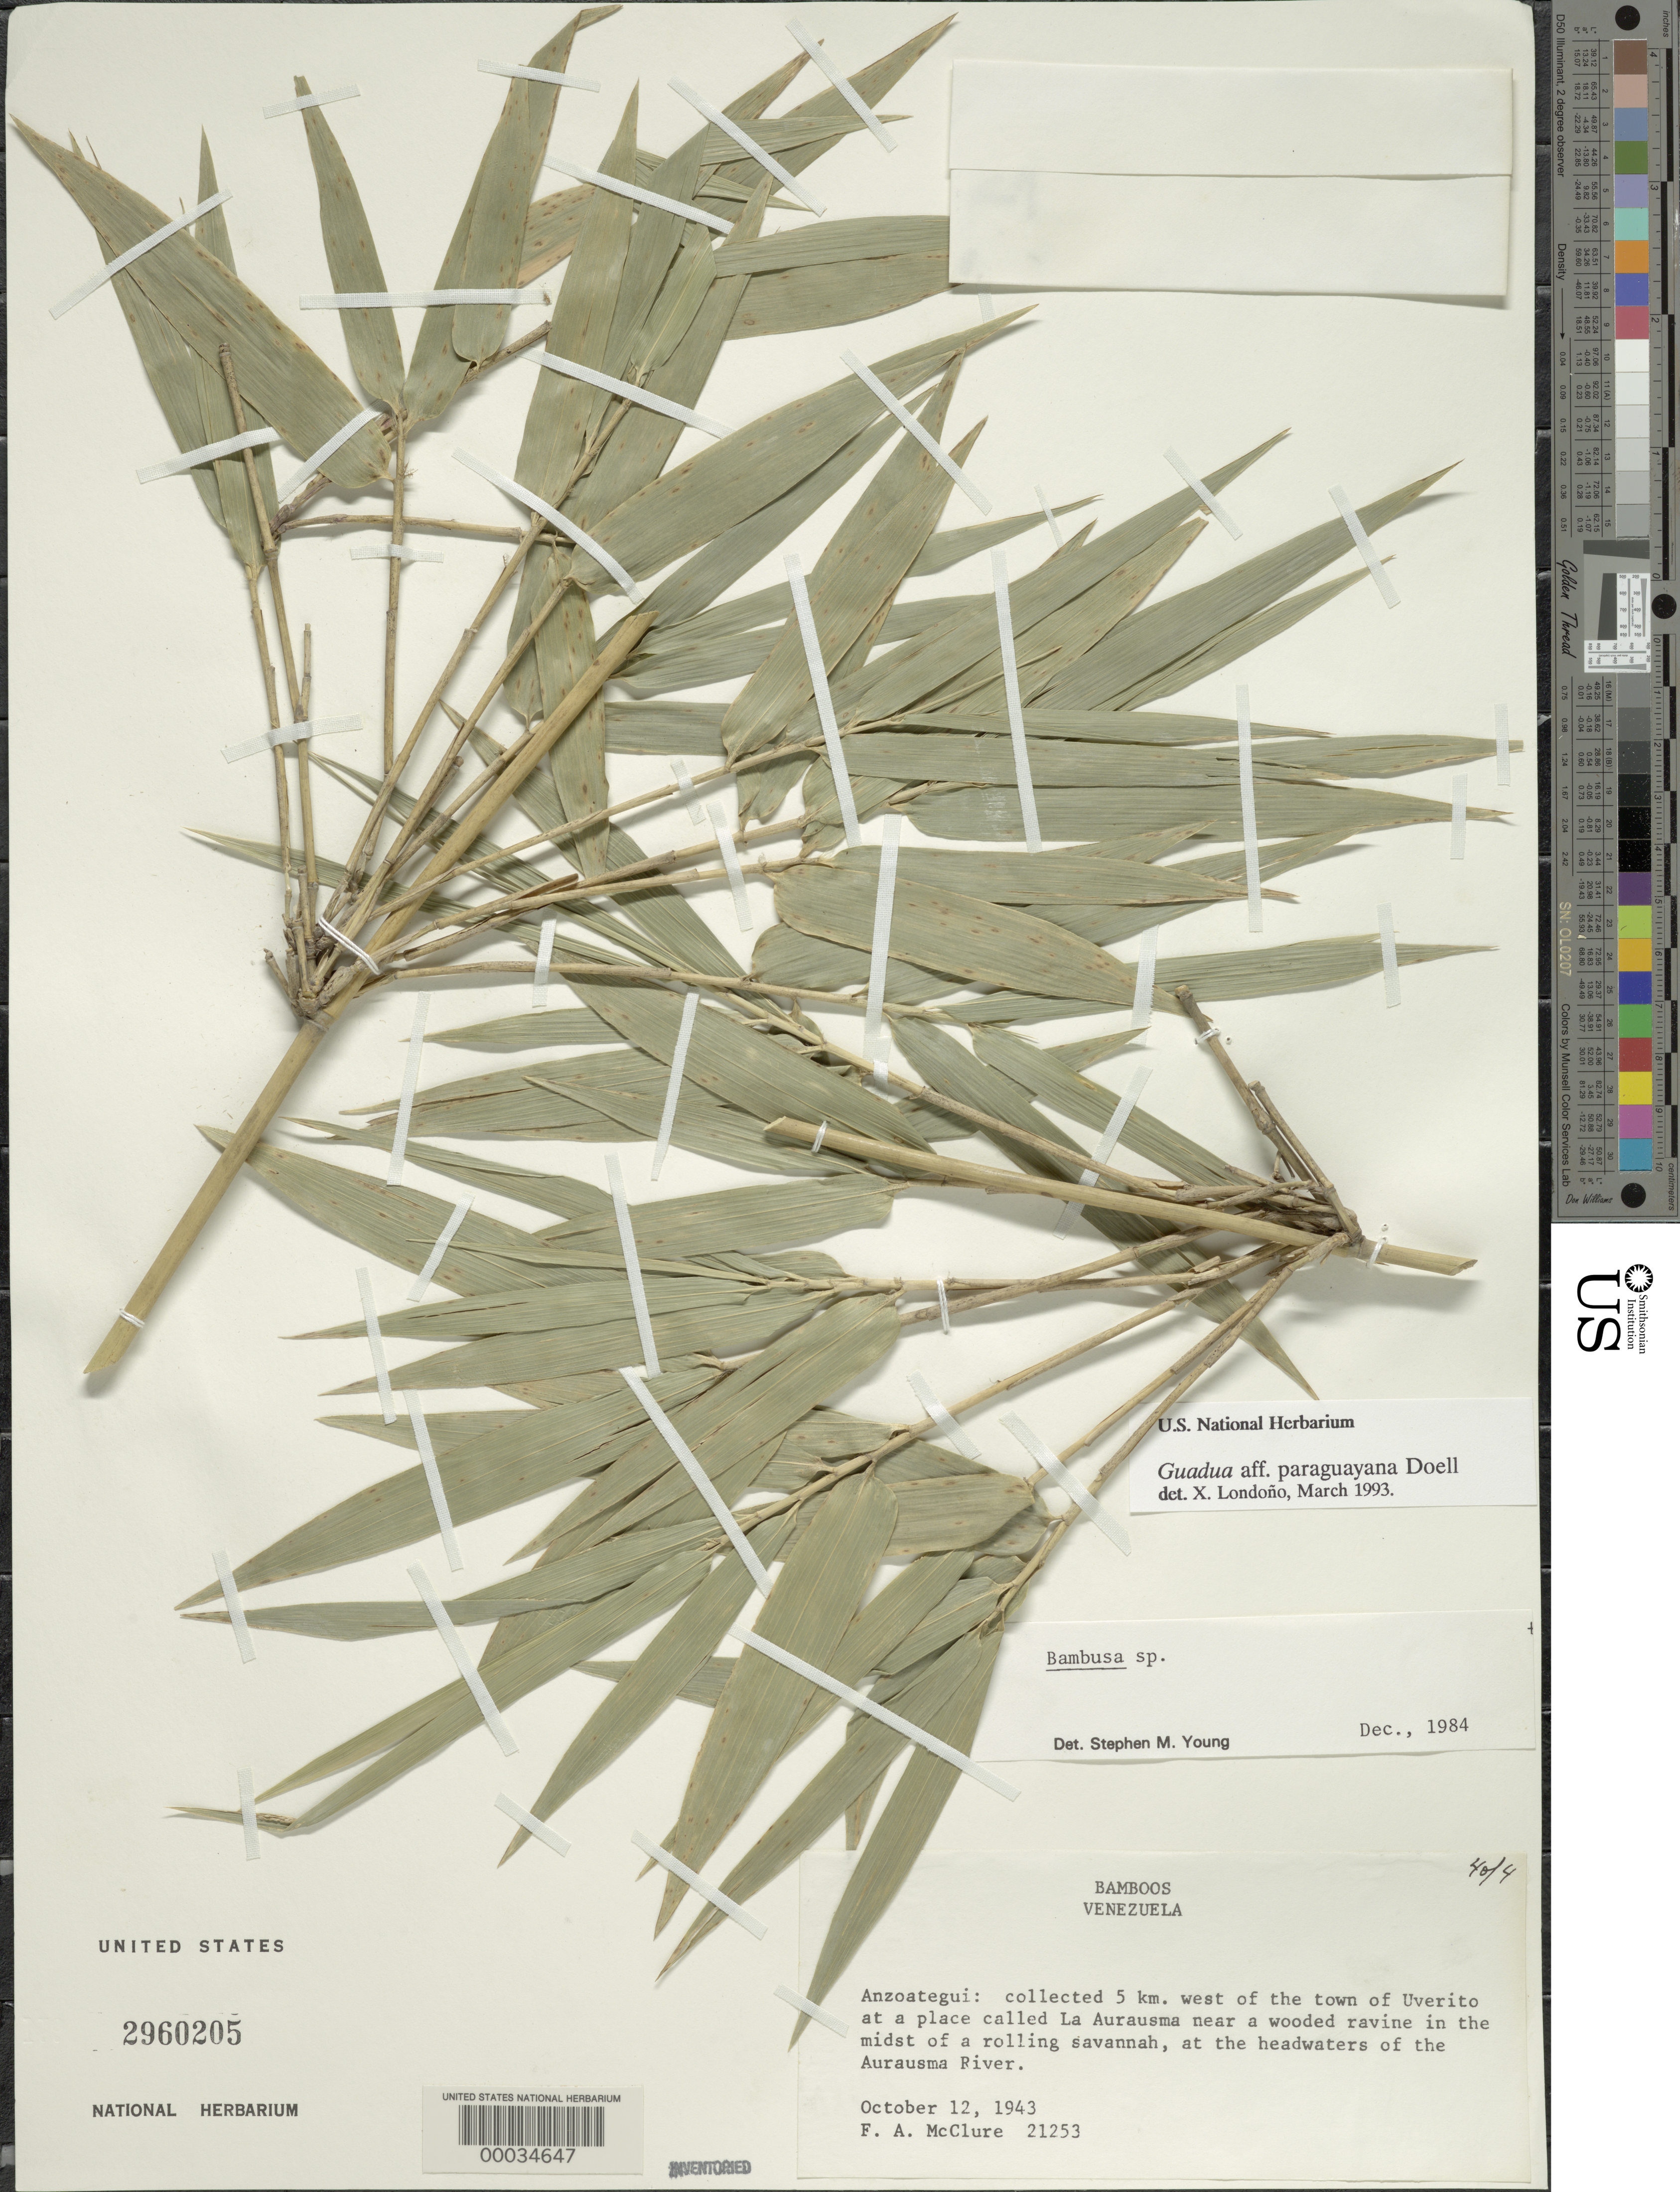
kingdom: Plantae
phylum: Tracheophyta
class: Liliopsida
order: Poales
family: Poaceae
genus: Guadua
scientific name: Guadua paraguayana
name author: Döll in Mart.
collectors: F. A. McClure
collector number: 21253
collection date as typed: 12 Oct 1943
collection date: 1943-10-12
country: Venezuela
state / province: Anzoategui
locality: Uverito, la aurausma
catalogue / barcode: US 2960205